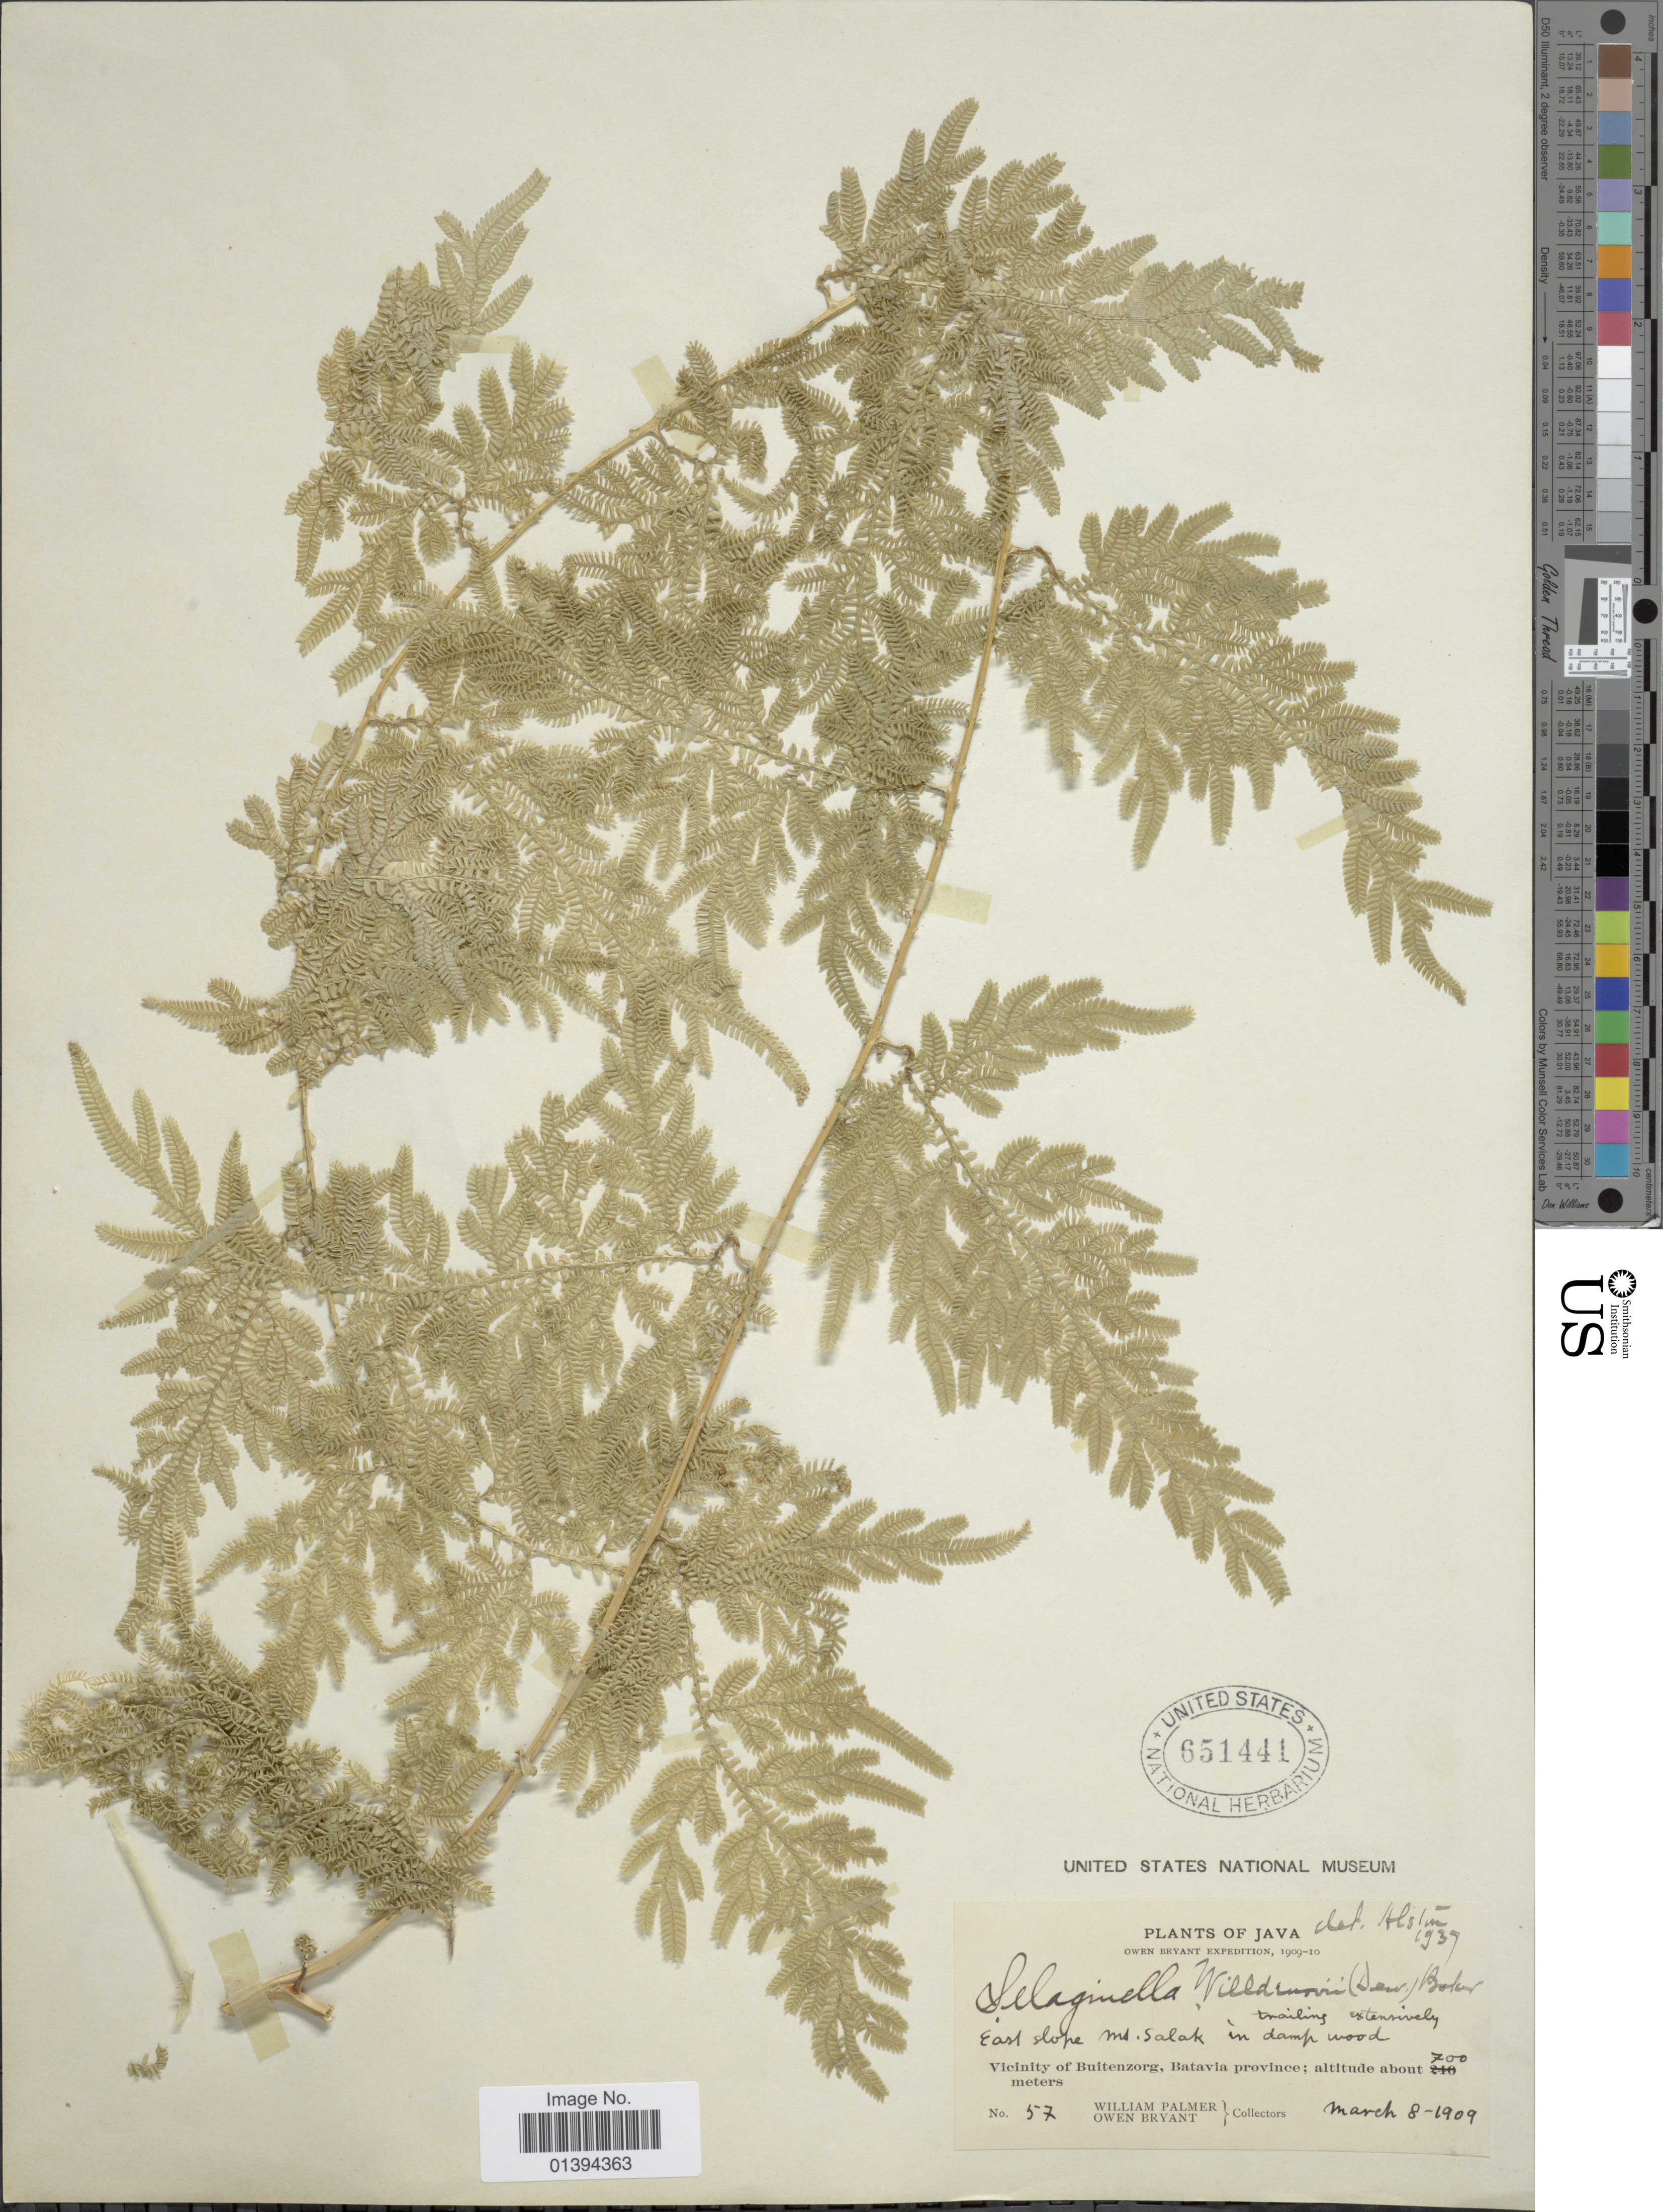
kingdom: Plantae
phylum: Tracheophyta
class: Lycopodiopsida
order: Selaginellales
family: Selaginellaceae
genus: Selaginella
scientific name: Selaginella willdenowii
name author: (Desv. ex Poir.) Baker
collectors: W. Palmer & O. Bryant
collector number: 57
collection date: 1909-03-08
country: Indonesia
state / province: Java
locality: East slope of Mt. Salak in damp wood, Vicinity of Buitenzorg, Batavia Province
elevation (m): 700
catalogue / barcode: US 651441